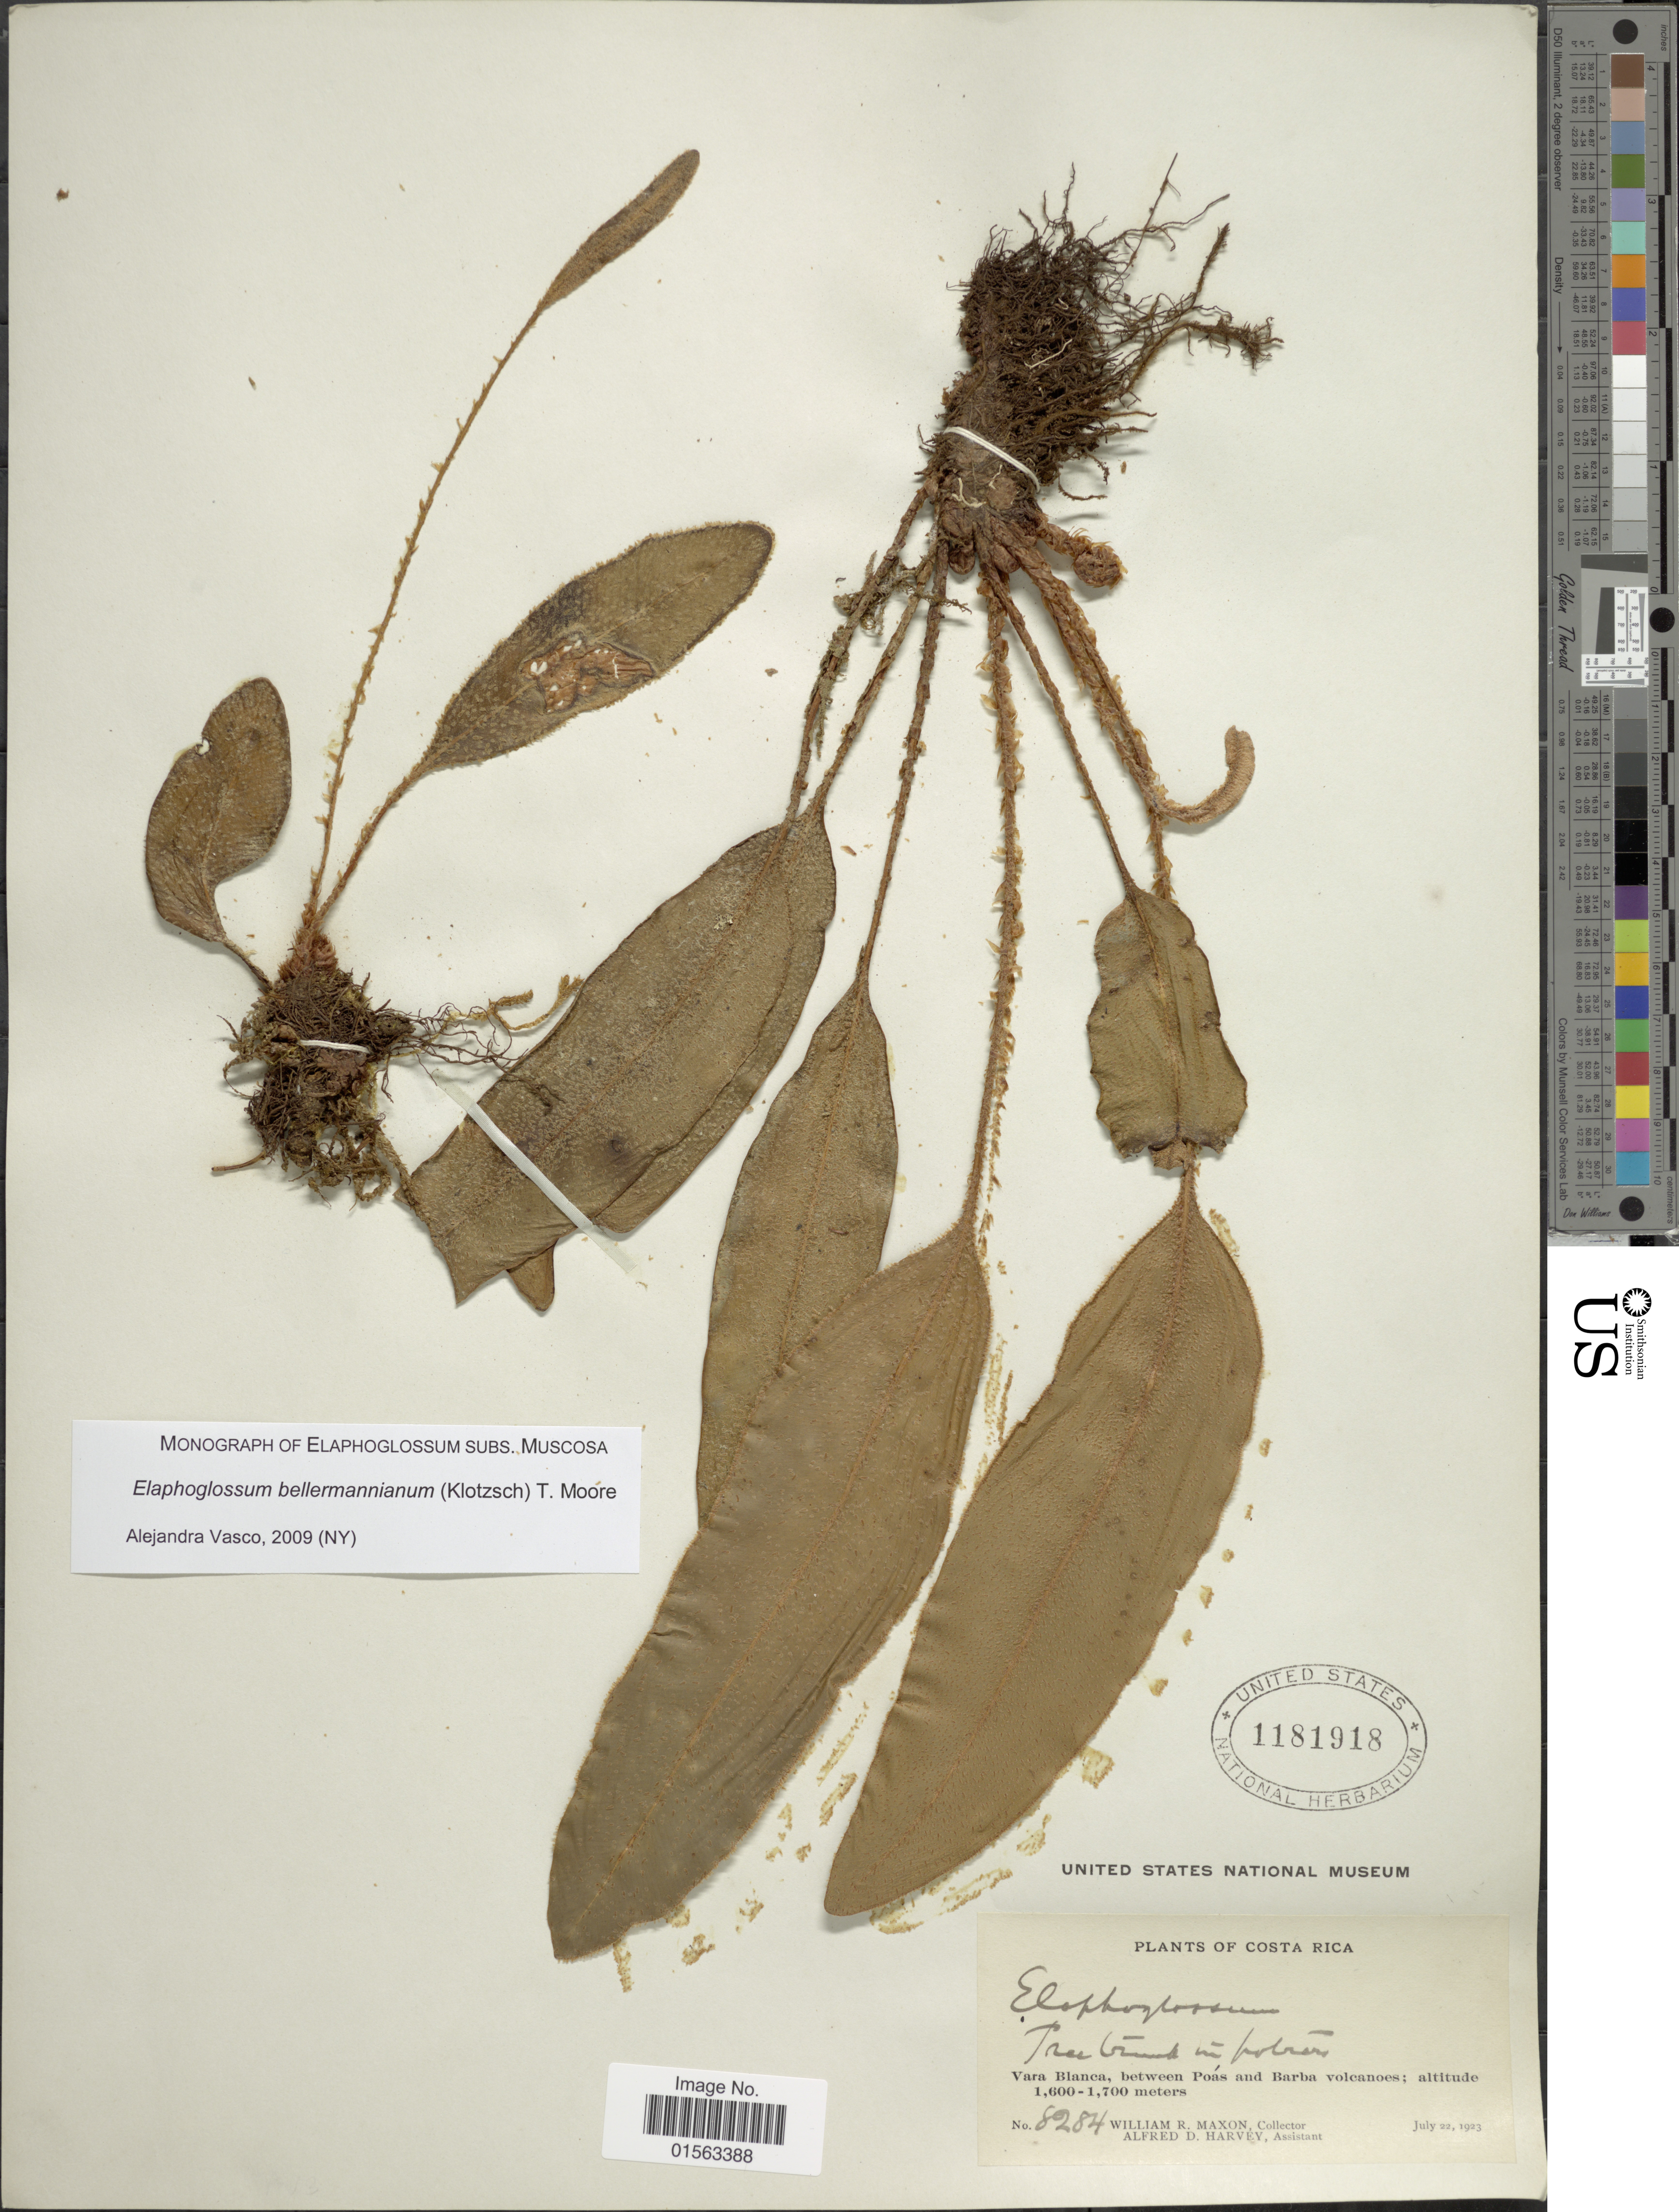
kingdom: Plantae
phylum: Tracheophyta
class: Polypodiopsida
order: Polypodiales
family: Dryopteridaceae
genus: Elaphoglossum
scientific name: Elaphoglossum bellermannianum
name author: (Klotzsch) T. Moore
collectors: W. R. Maxon & A. D. Harvey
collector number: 8284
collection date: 1923-07-22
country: Costa Rica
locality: Vara Blanca, between Poas and Barba volcanoes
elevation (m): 1600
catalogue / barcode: US 1181918